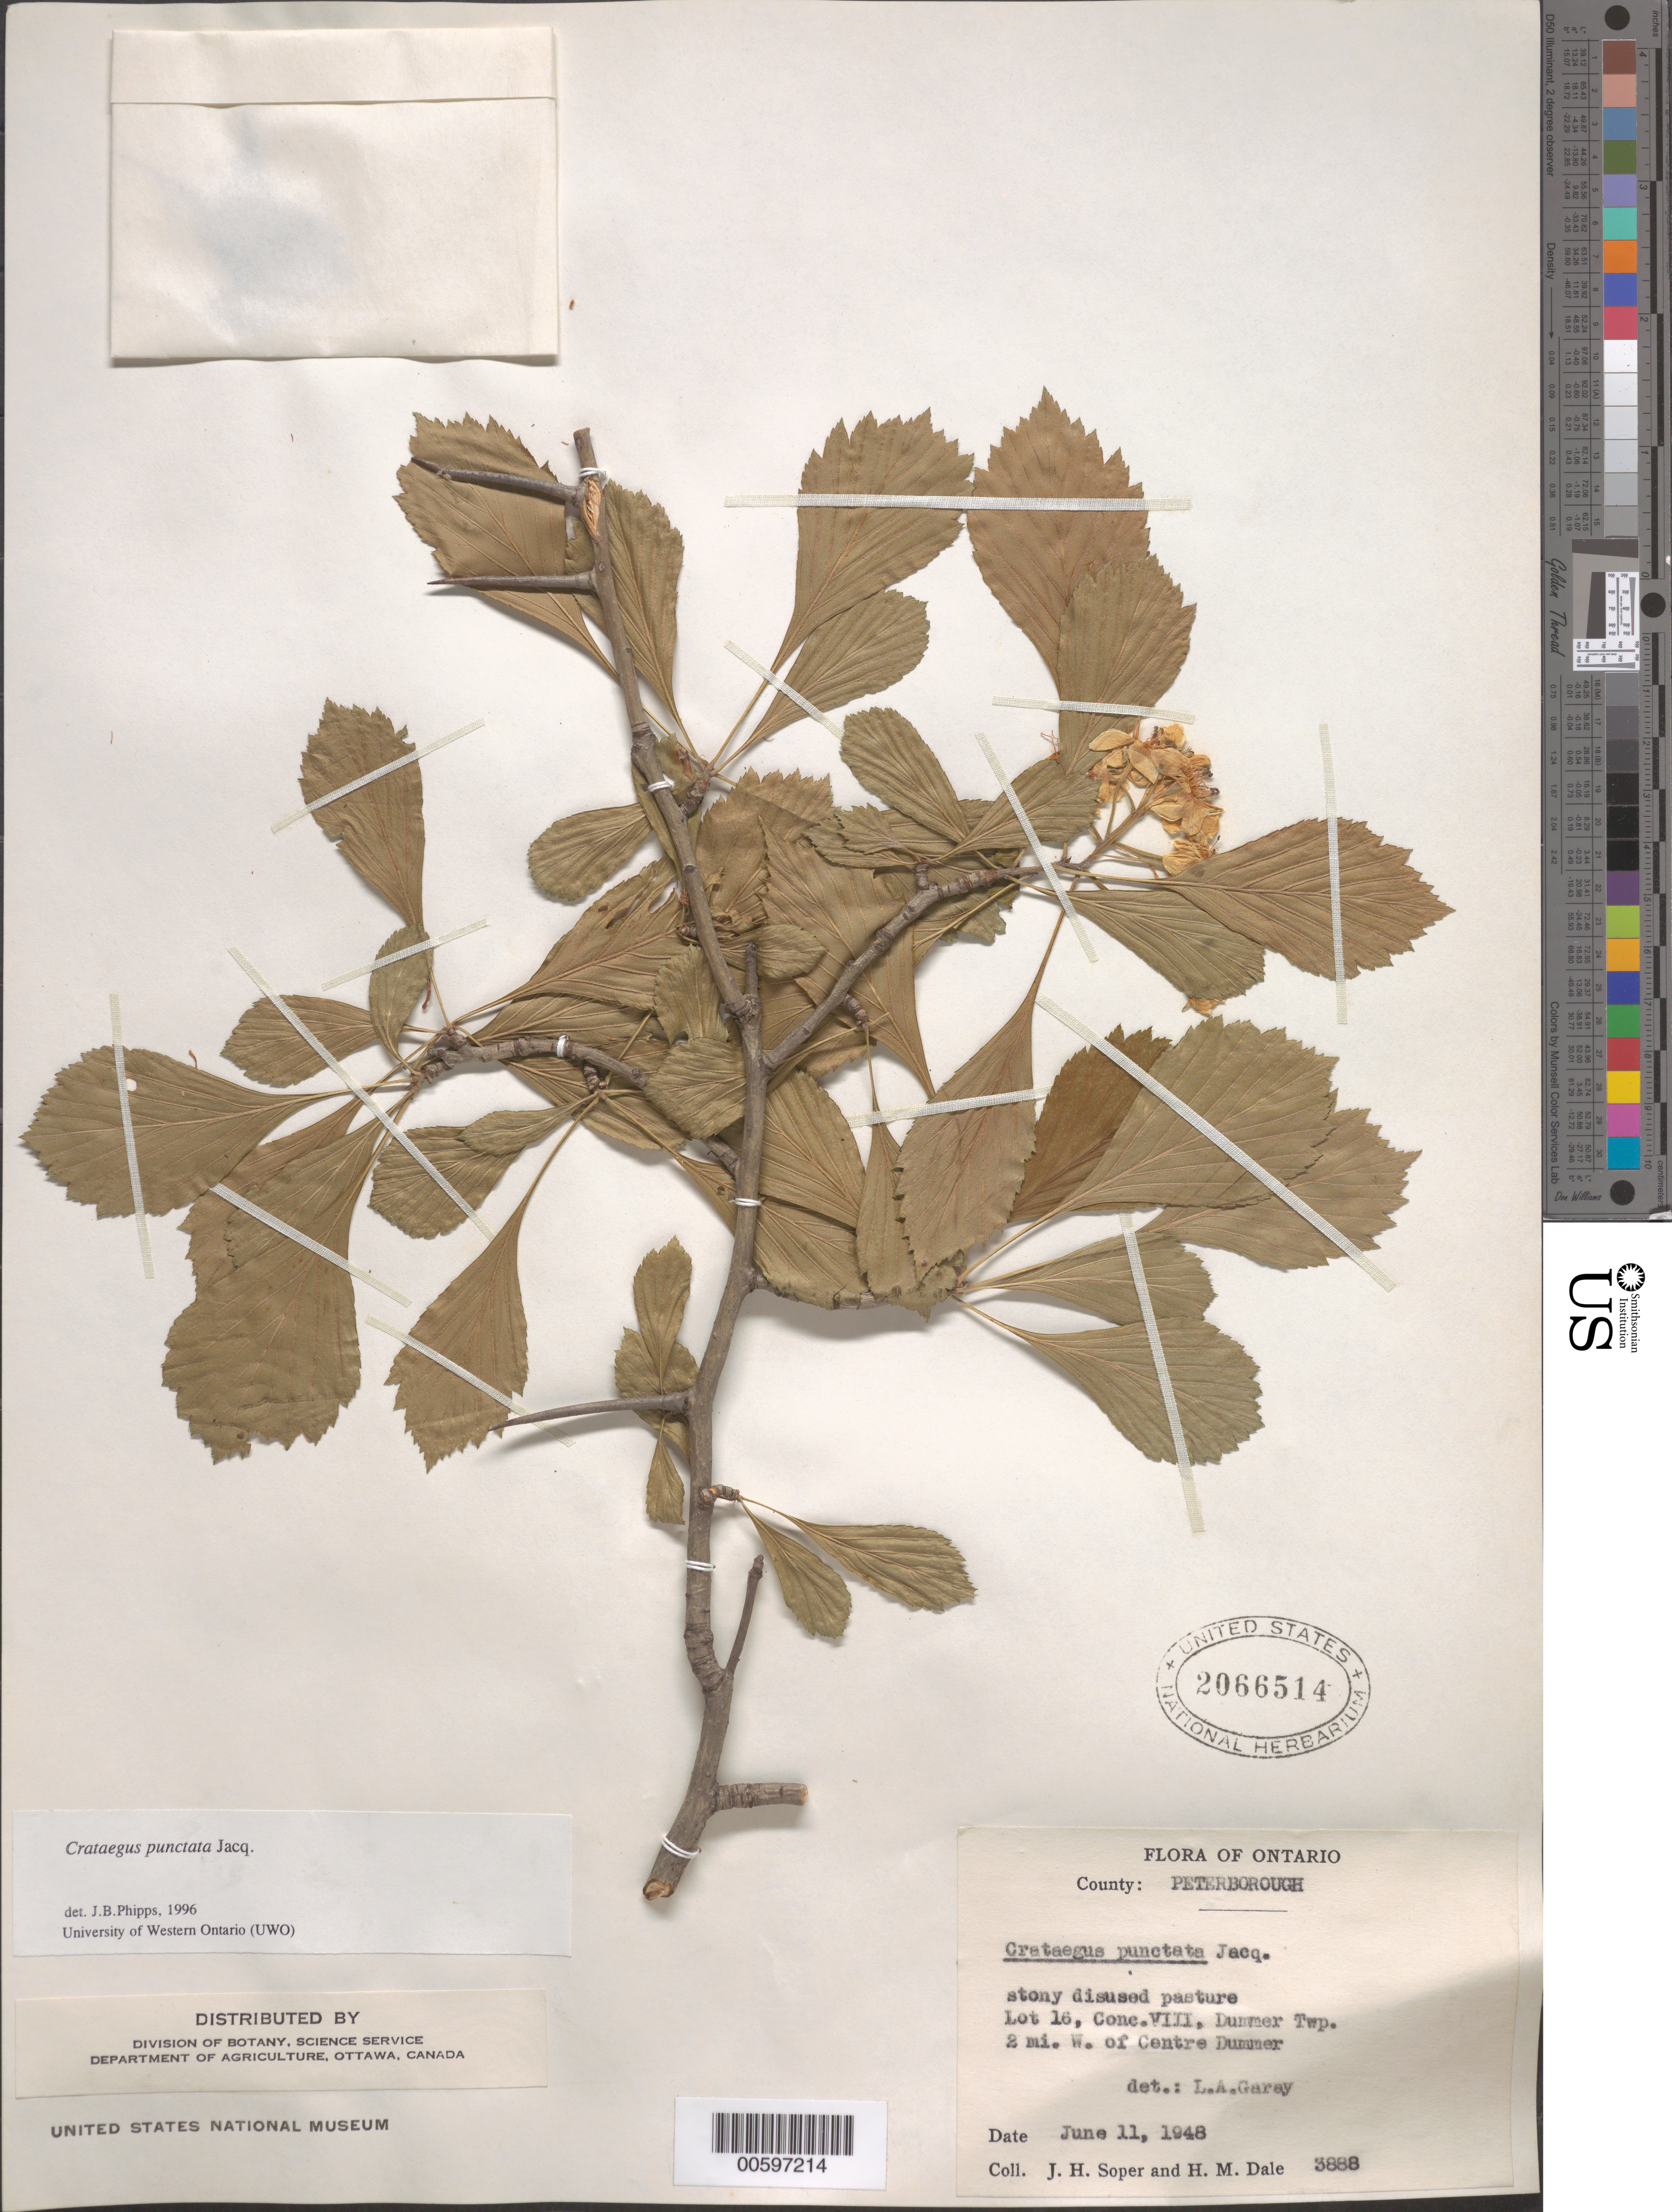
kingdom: Plantae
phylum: Tracheophyta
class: Magnoliopsida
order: Rosales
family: Rosaceae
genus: Crataegus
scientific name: Crataegus punctata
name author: Jacq.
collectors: J. H. Soper & H. M. Dale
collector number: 3888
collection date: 1948-06-11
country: Canada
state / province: Ontario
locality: County: Peterborough. Lot 16, Conc. VIII, Dummer Twp. 2 mi. W. of Centre Dummer.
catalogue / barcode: US 2066514